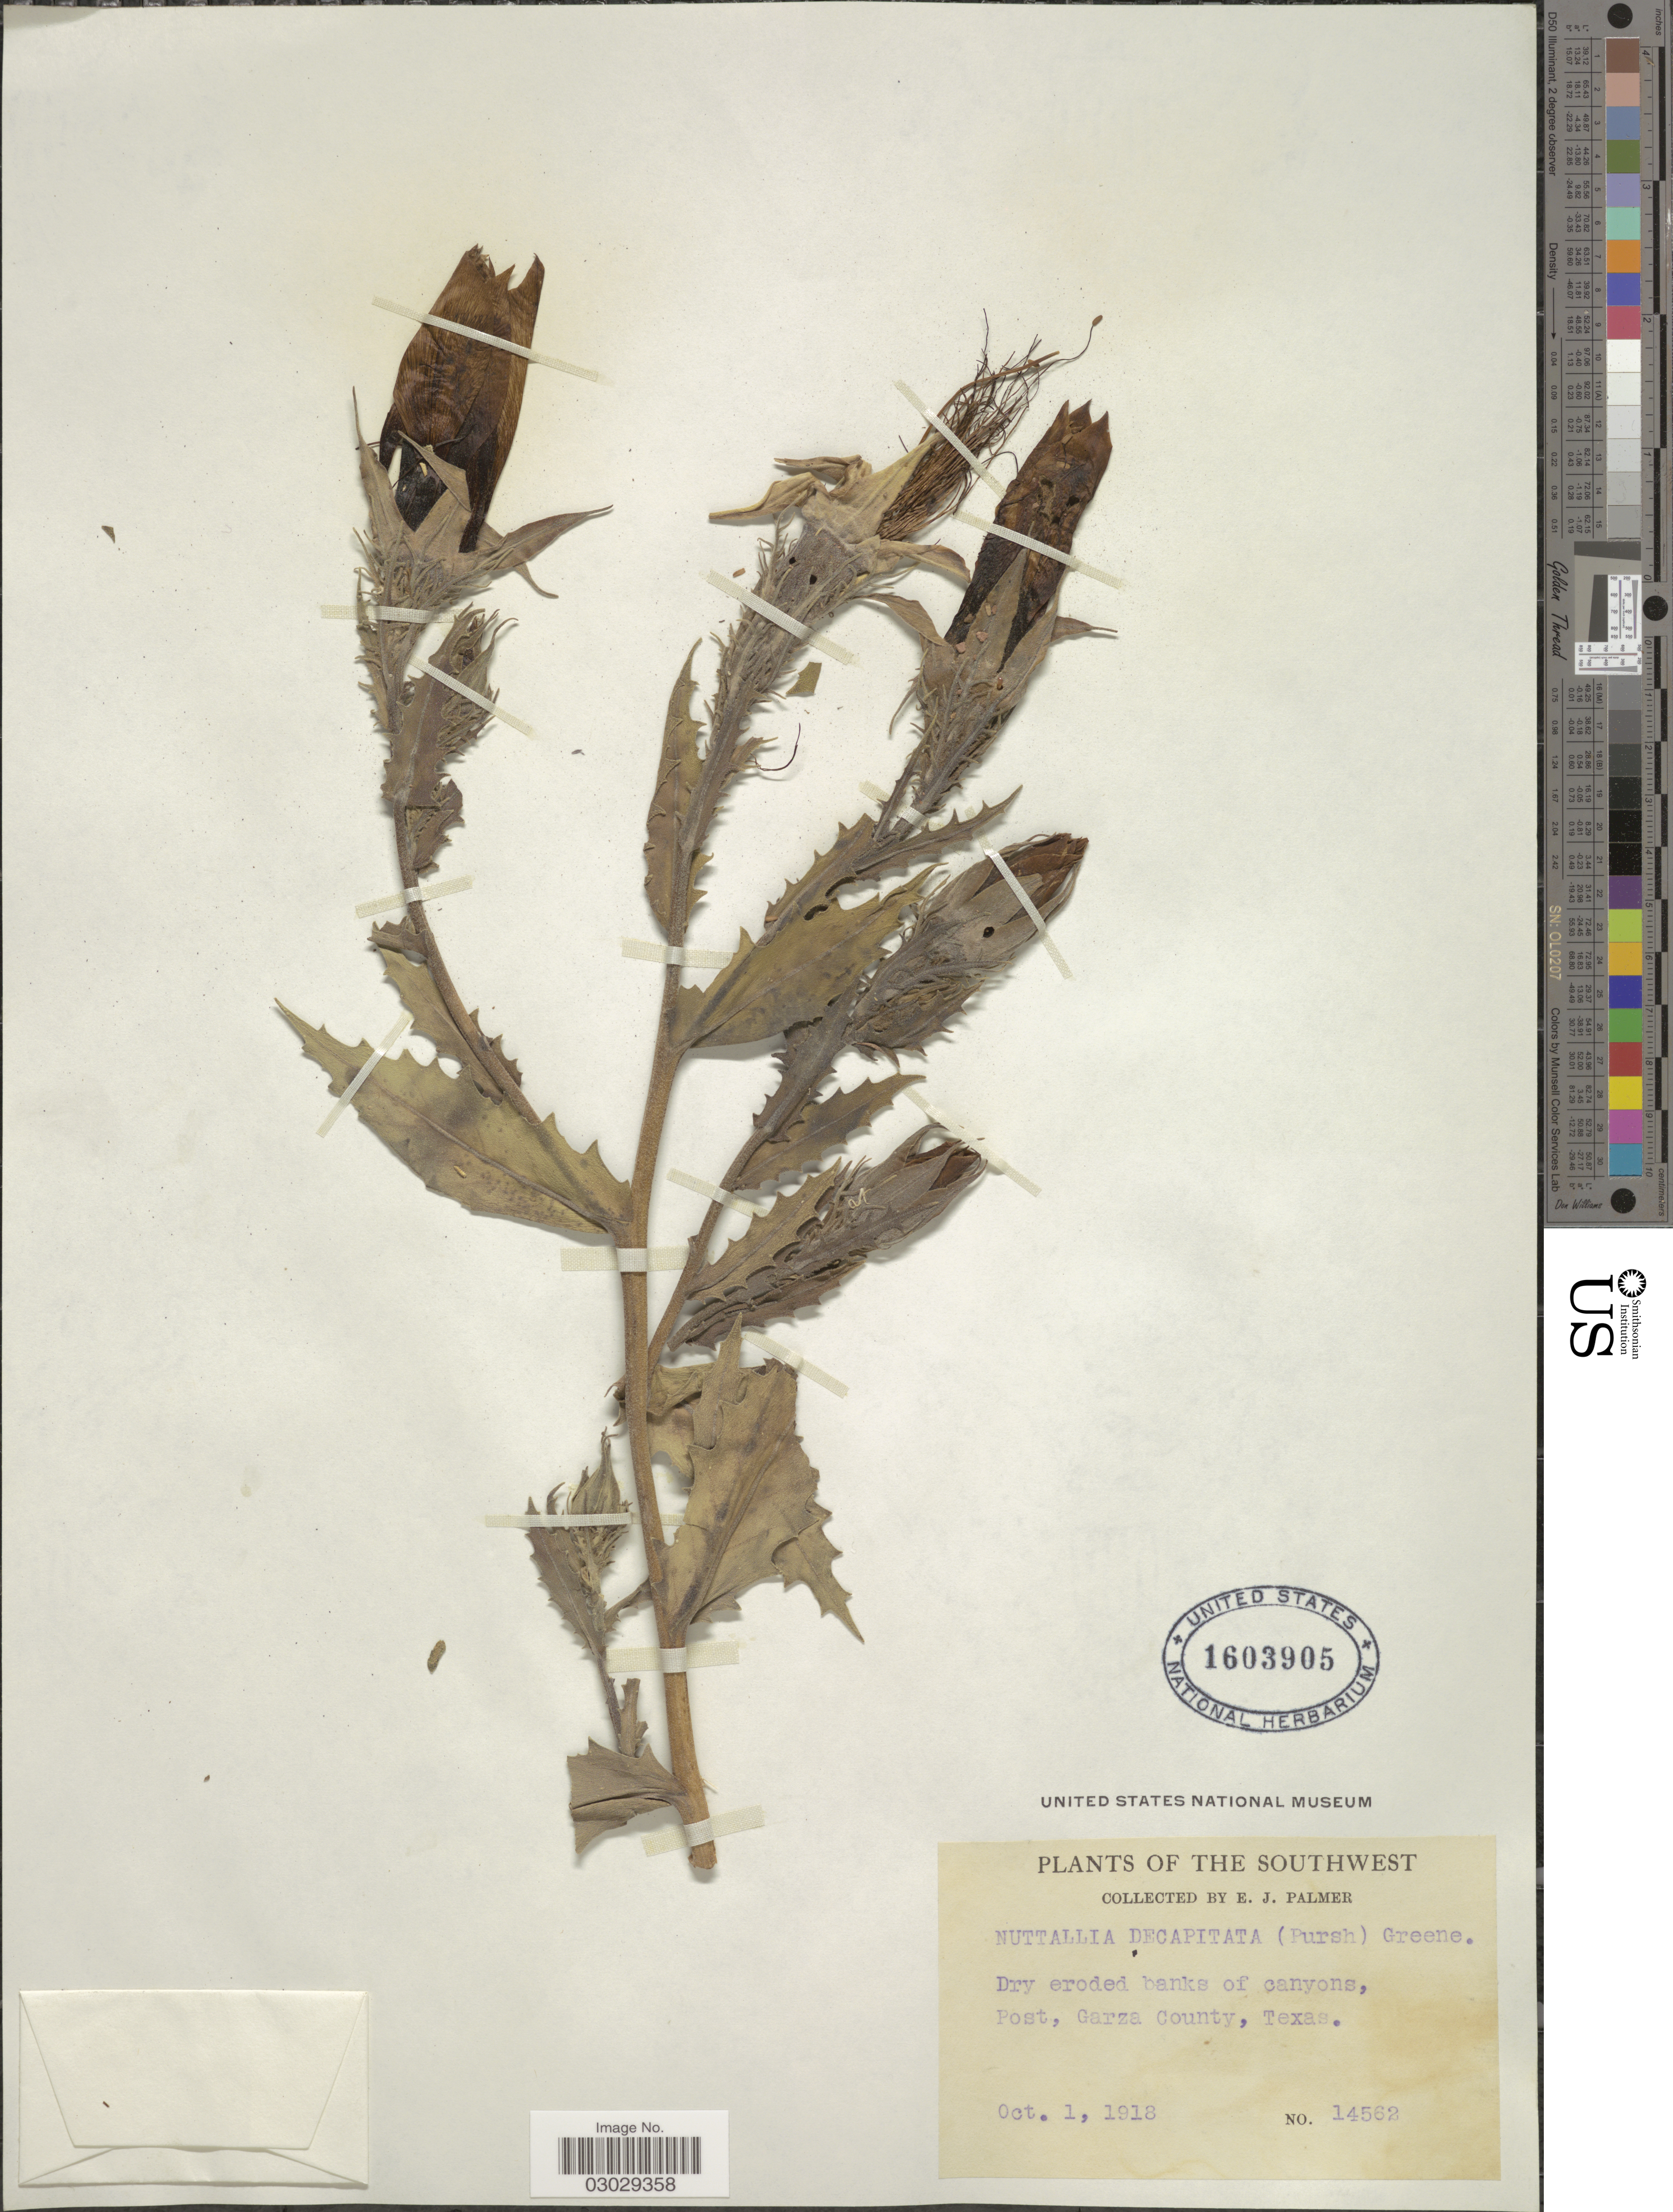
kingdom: Plantae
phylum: Tracheophyta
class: Magnoliopsida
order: Cornales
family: Loasaceae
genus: Mentzelia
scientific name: Mentzelia decapetala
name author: (Sims) Urb.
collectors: E. J. Palmer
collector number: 14562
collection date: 1918-10-01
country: United States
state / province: Texas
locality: The Southwest. Dry eroded banks of canyons, Post, Garza County.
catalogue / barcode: US 1603905